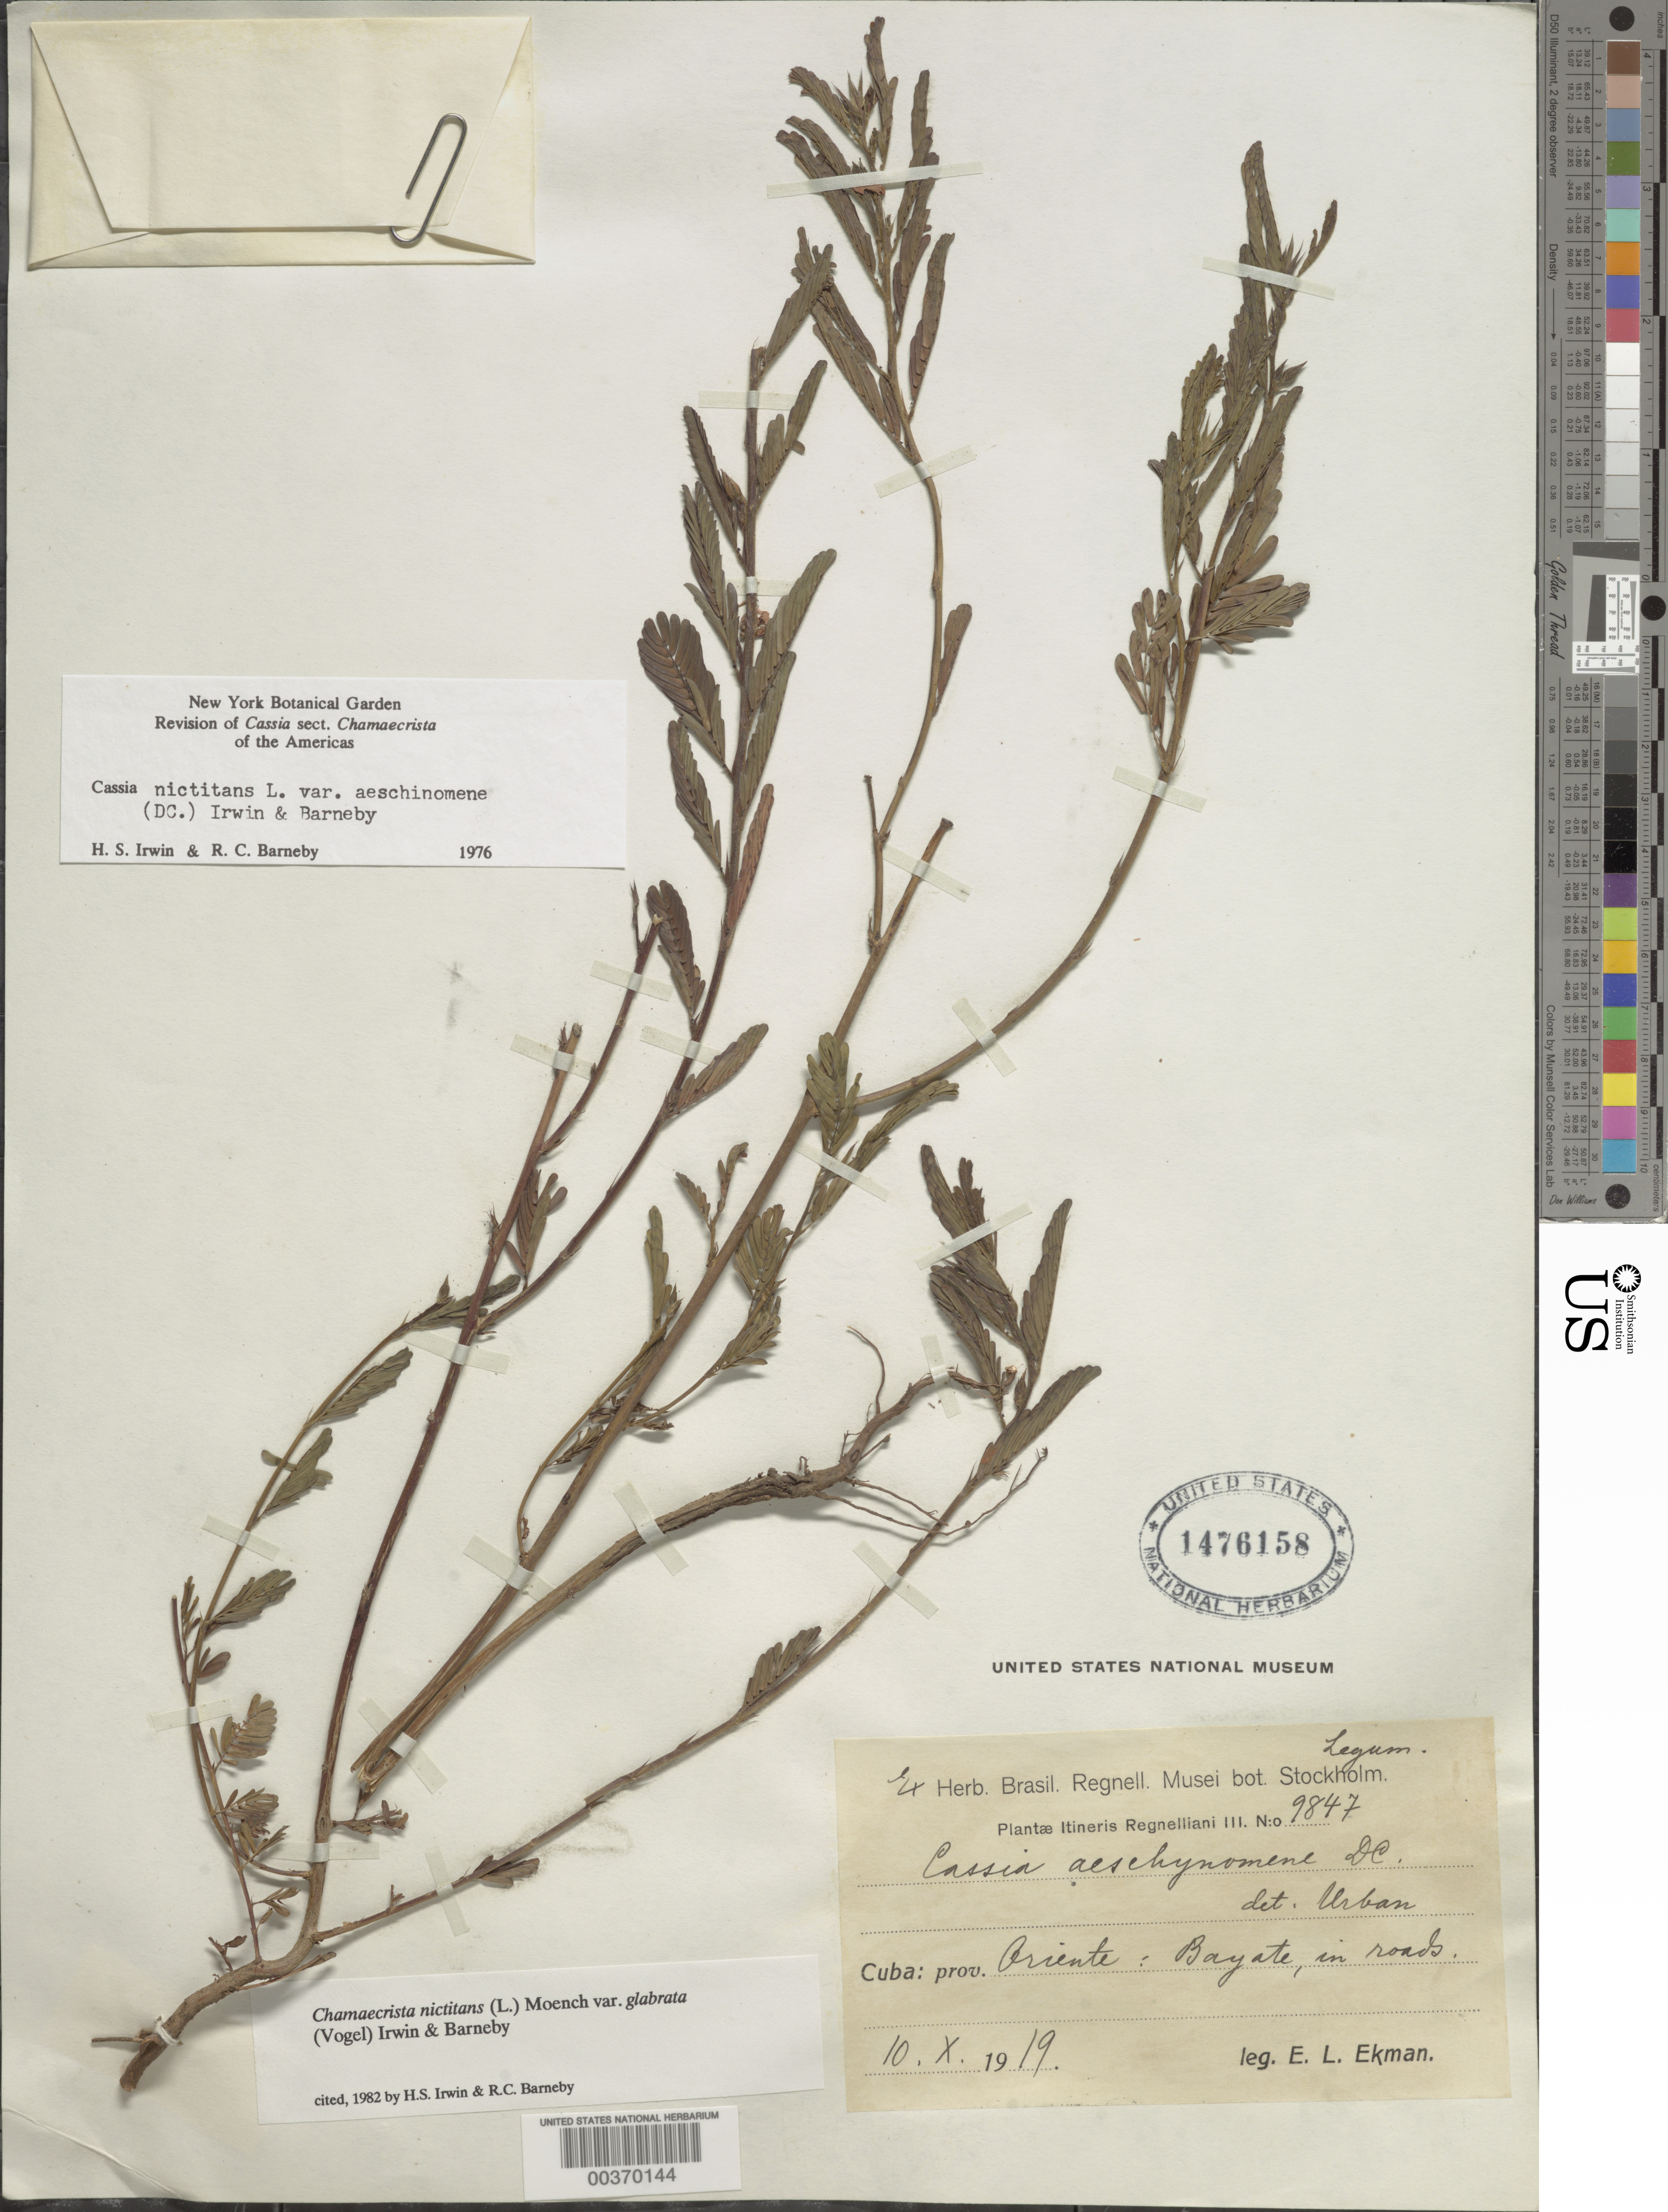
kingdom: Plantae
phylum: Tracheophyta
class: Magnoliopsida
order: Fabales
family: Fabaceae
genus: Chamaecrista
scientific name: Chamaecrista nictitans var. glabrata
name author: (Vogel) H.S. Irwin & Barneby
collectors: E. L. Ekman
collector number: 9847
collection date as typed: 10 Oct 1919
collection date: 1919-10-10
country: Cuba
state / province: Oriente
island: Greater Antilles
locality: Bayate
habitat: In roads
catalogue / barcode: US 1476158